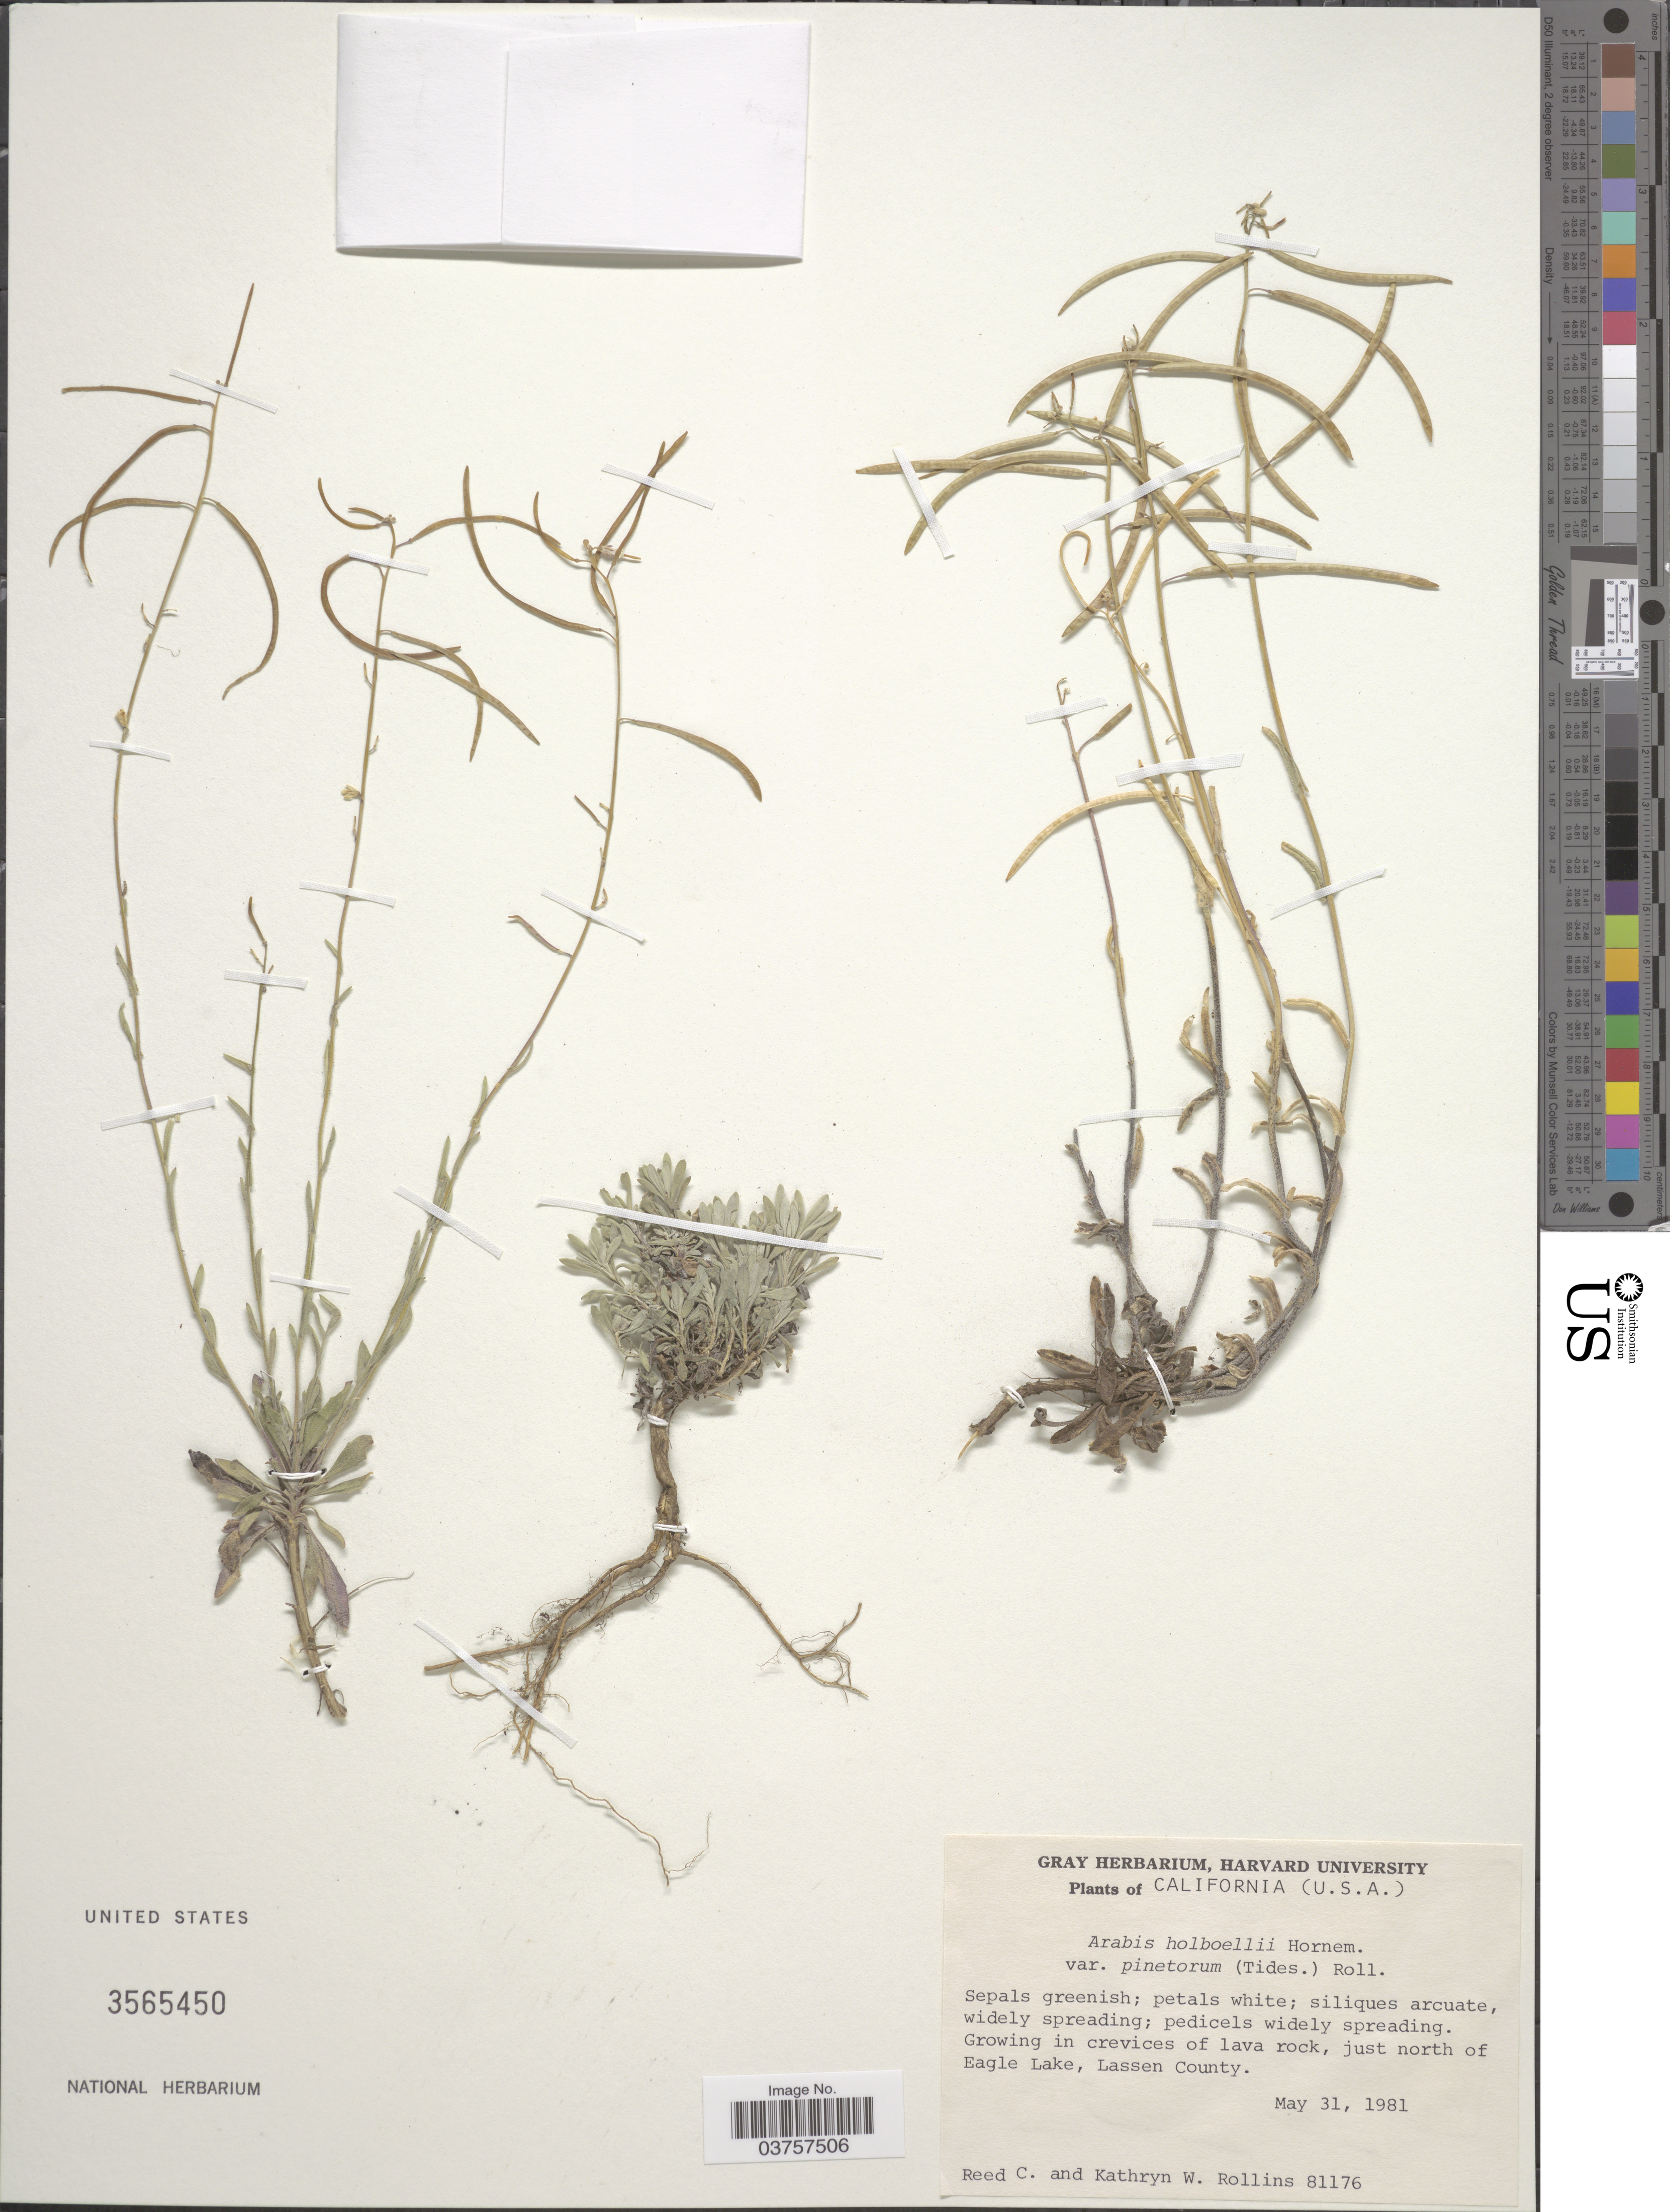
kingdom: Plantae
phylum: Tracheophyta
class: Magnoliopsida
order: Brassicales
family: Brassicaceae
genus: Arabis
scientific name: Arabis holboellii var. pinetorum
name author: (Tidestr.) Rollins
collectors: R. C. Rollins & K. W. Rollins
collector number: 81176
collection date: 1981-05-31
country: United States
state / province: California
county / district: Lassen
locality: Just north of Eagle Lake, Lassen County.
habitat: growing in crevices of lava rock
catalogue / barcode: US 3565450